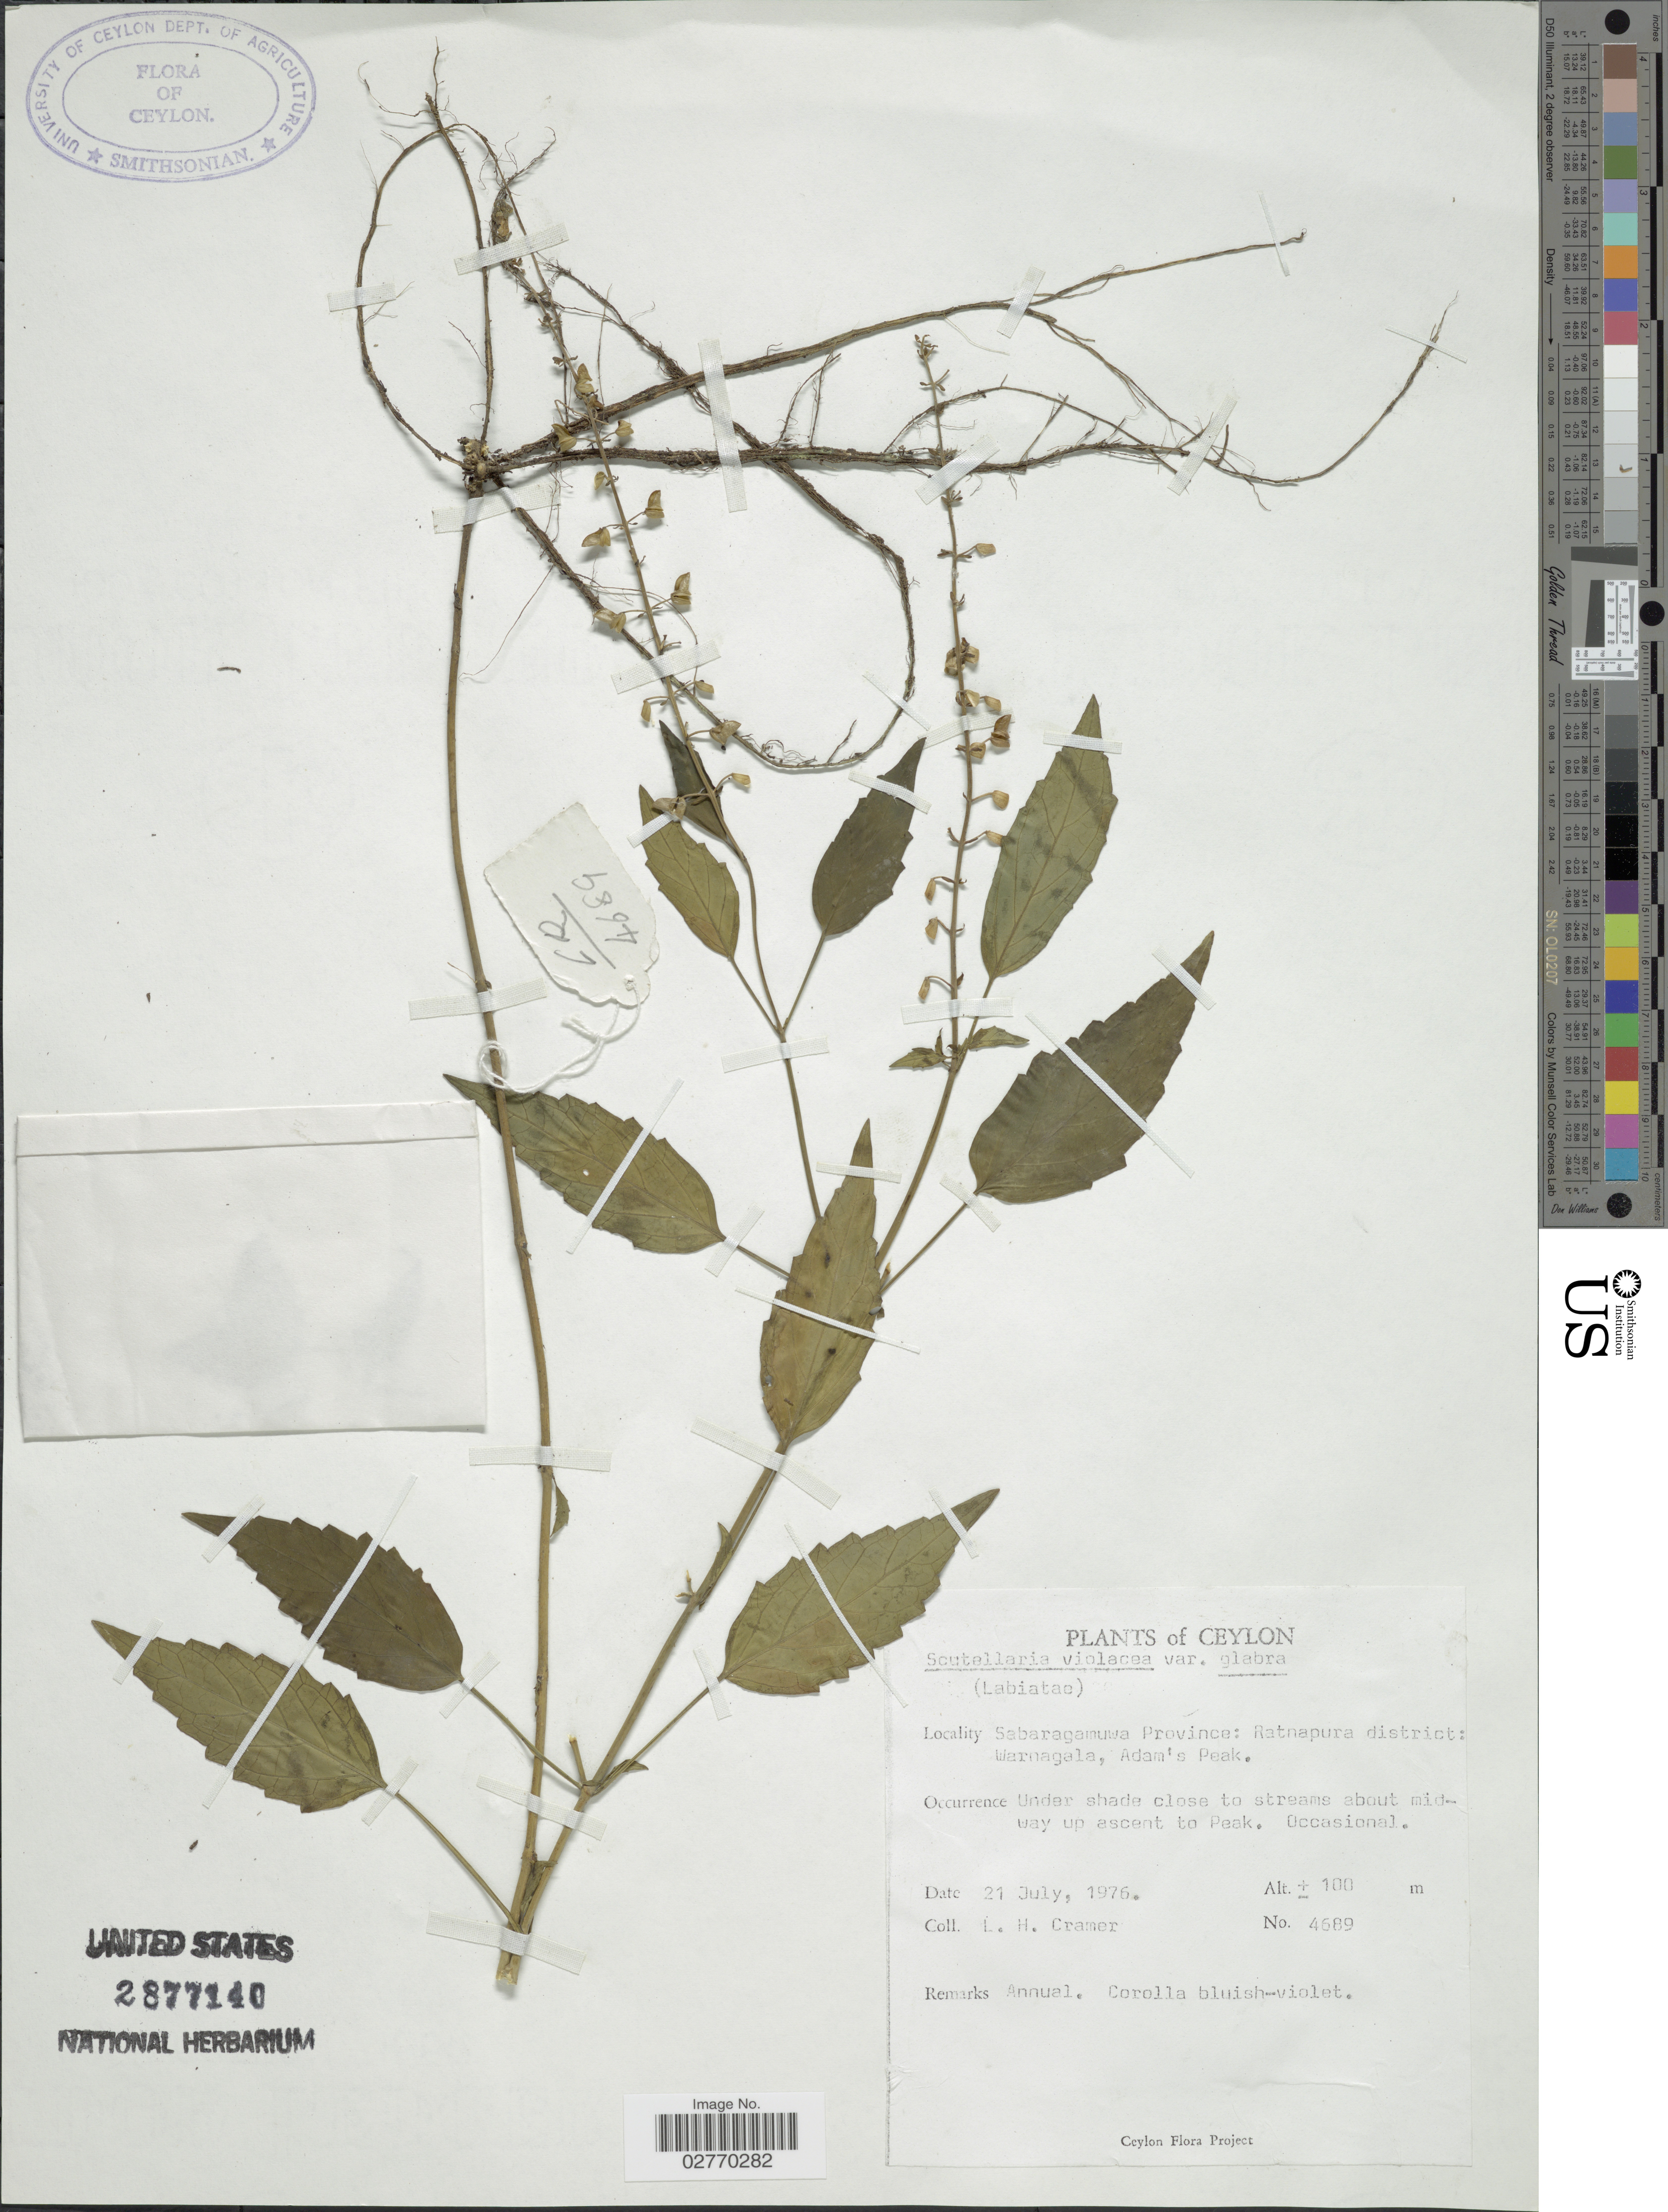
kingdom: Plantae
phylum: Tracheophyta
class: Magnoliopsida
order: Lamiales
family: Lamiaceae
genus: Scutellaria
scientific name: Scutellaria violacea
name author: B. Heyne ex Benth.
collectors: L. H. Cramer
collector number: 4689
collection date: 1976-07-21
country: Sri Lanka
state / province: Sabaragamuwa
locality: Ceylon. Ratnapura district: Warnagala, Adam's Peak.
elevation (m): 100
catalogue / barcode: US 2877140